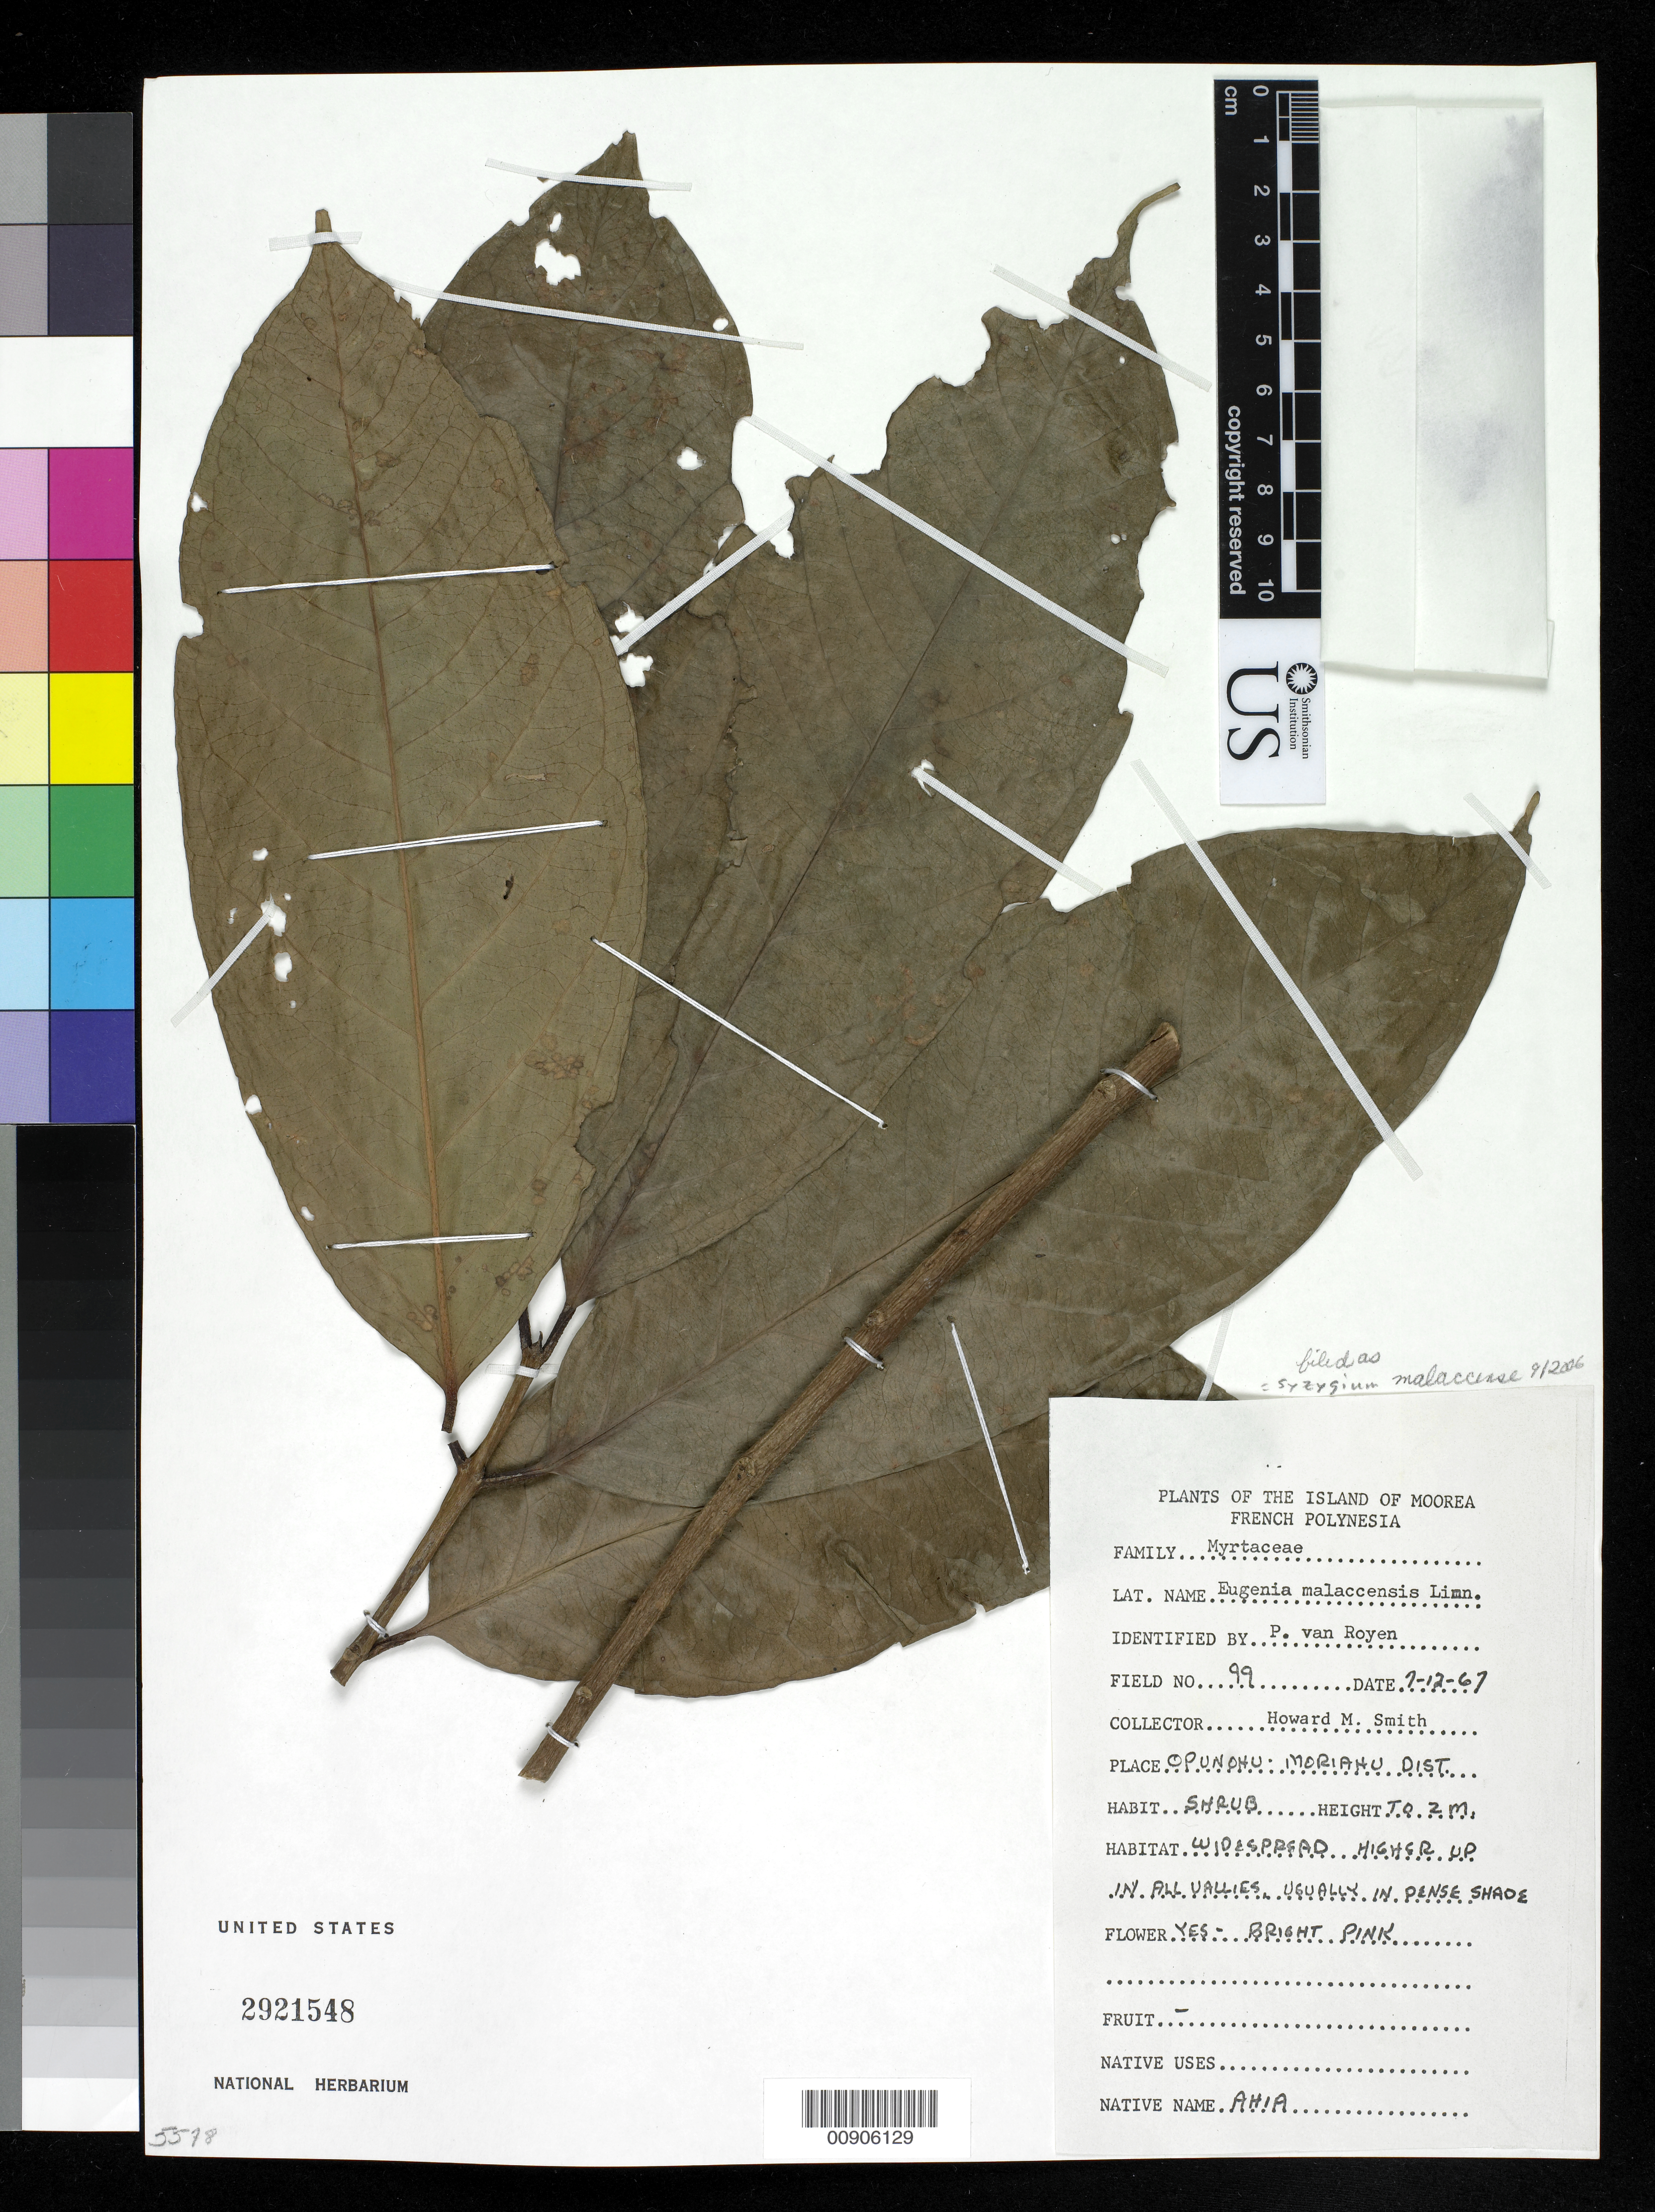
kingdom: Plantae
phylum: Tracheophyta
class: Magnoliopsida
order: Myrtales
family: Myrtaceae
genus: Syzygium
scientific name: Syzygium malaccense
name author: (L.) Merr. & L.M. Perry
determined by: Strong, Mark T., (BOT), Smithsonian Institution - National Museum of Natural History (UNITED STATES)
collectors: H. M. Smith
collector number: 99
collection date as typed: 12 Jul 1967 or 07 Dec 1967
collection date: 1967-07-12 or 1967-12-07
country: French Polynesia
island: Moorea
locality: Opunohu, Moriahu Dist.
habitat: Shrub, widespread higher up in all valleys usually in dense shade.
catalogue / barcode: US 2921548